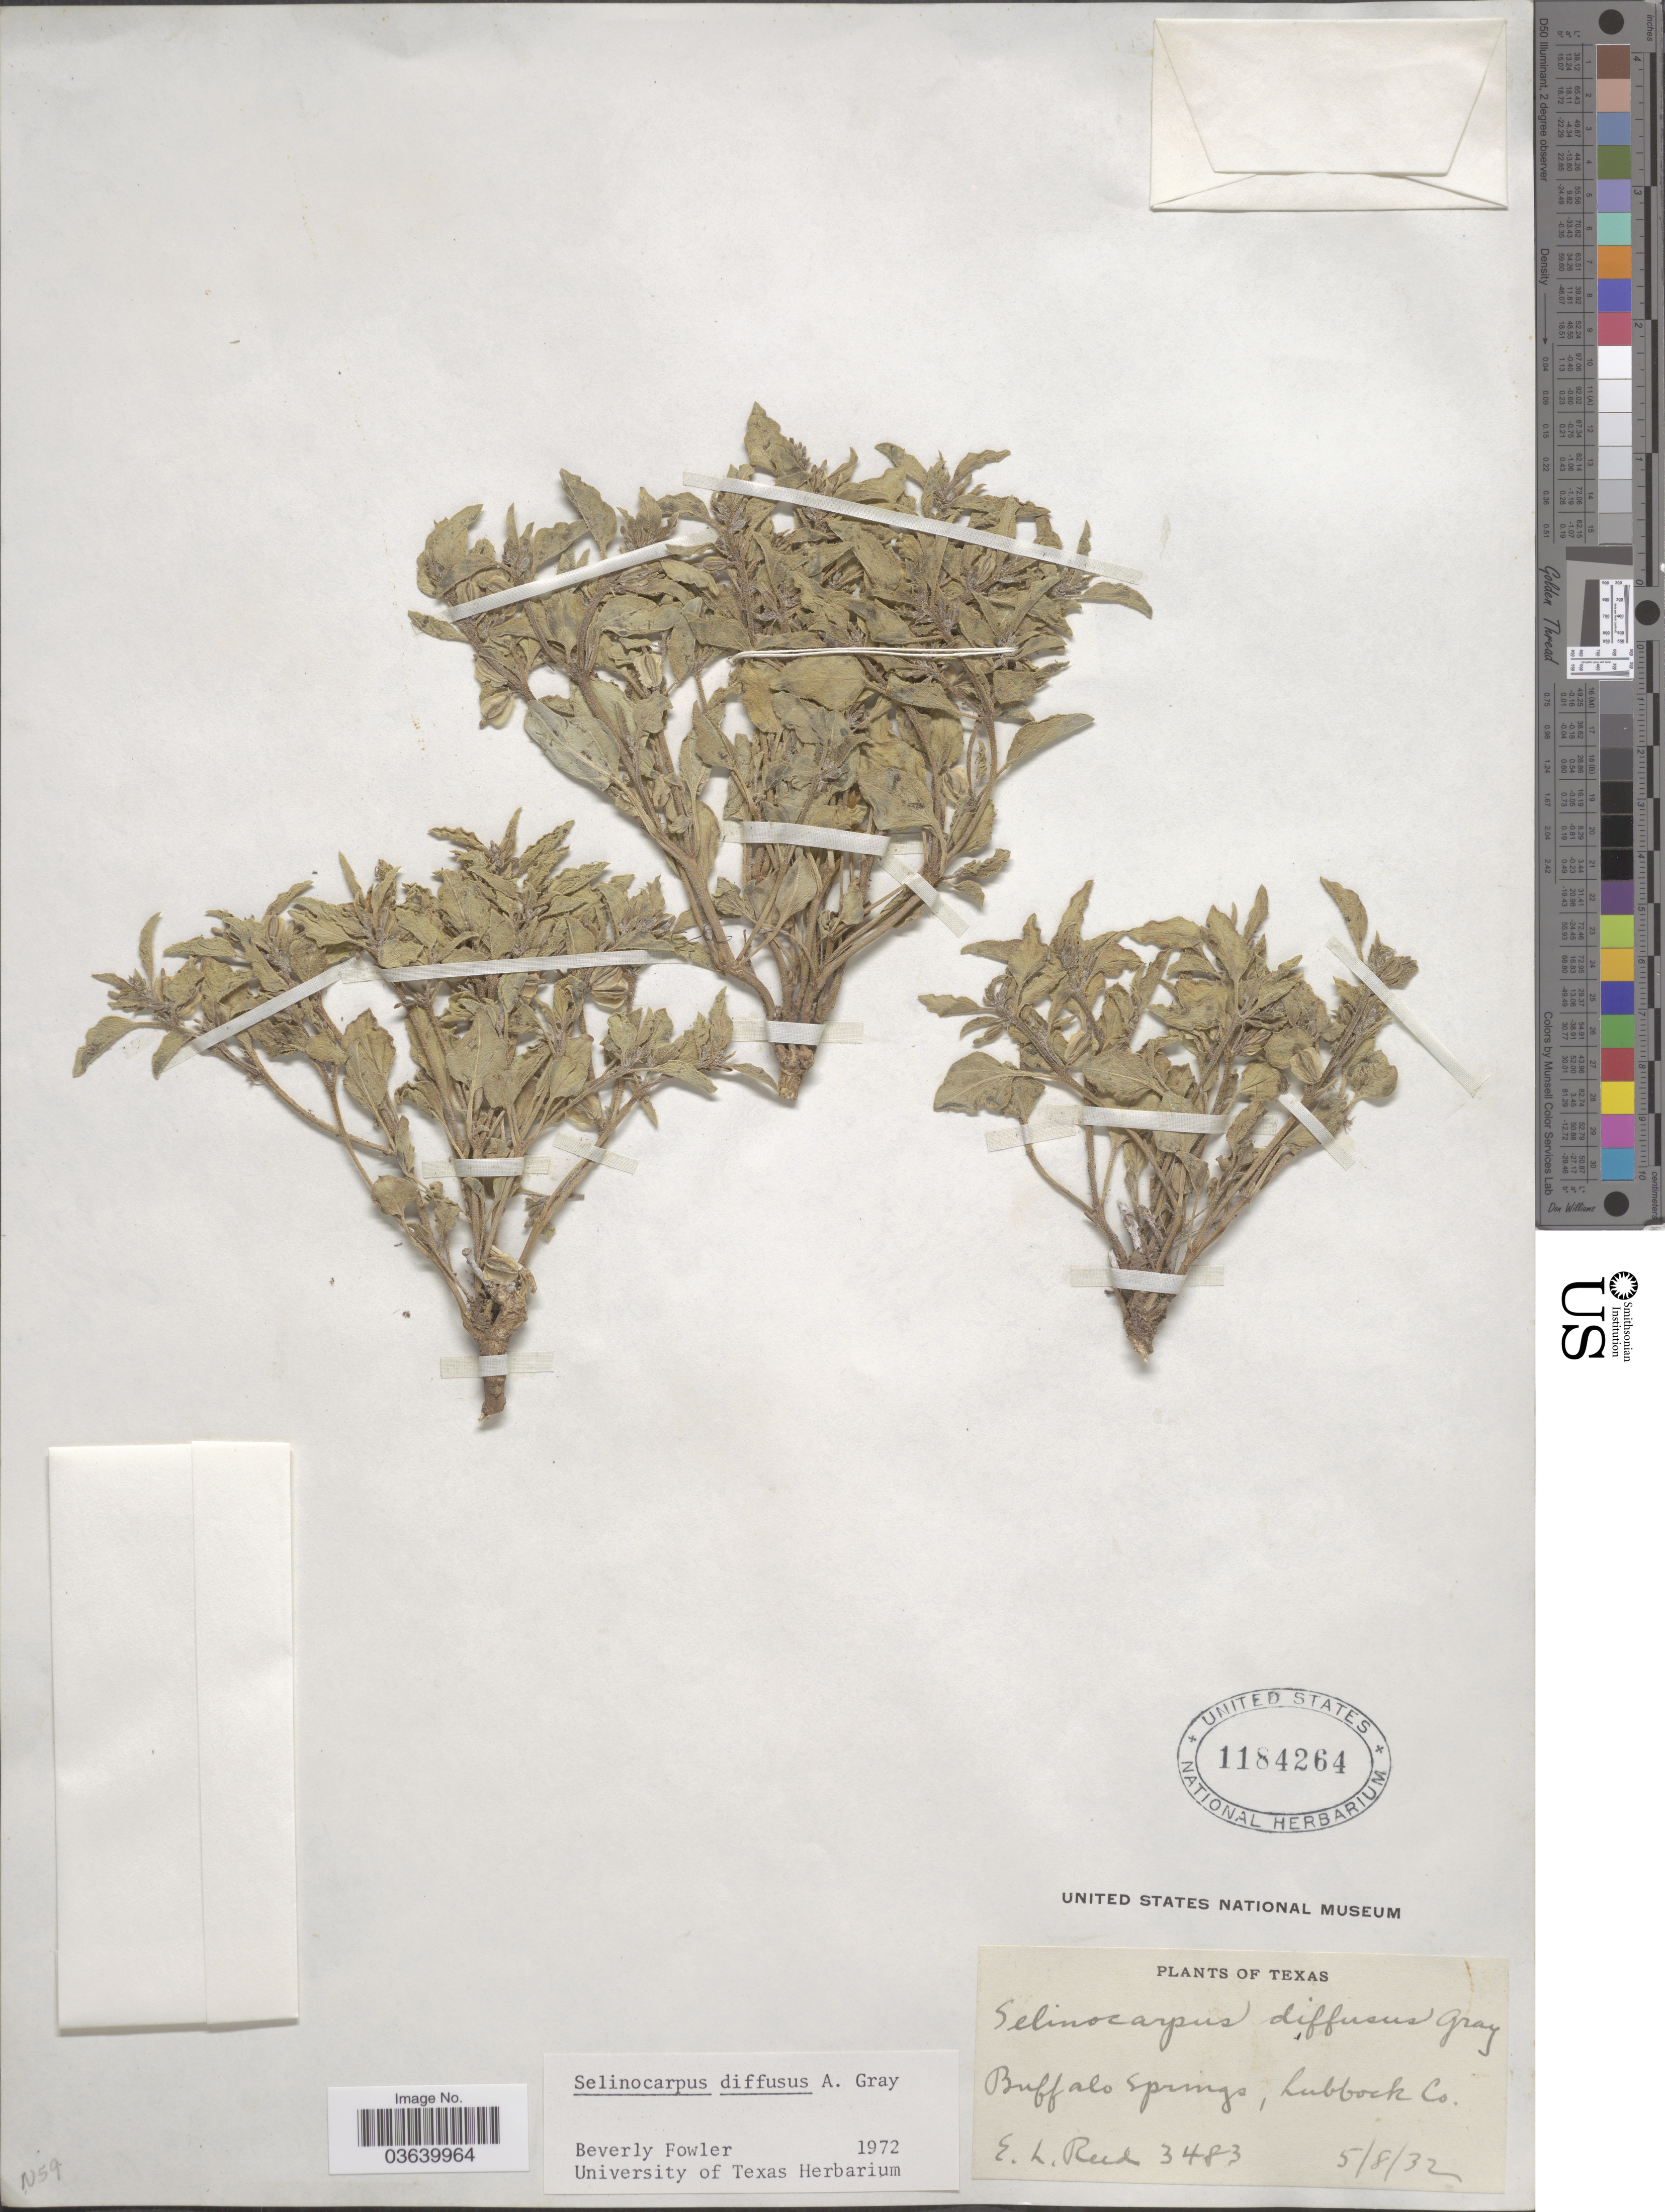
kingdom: Plantae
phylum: Tracheophyta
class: Magnoliopsida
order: Caryophyllales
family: Nyctaginaceae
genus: Acleisanthes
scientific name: Acleisanthes diffusa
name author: (A. Gray) R.A. Levin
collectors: E. Reed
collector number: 3483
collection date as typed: Transcribed d/m/y: 8/5/32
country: United States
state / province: Texas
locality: Buffalo Springs, Lubbock Co.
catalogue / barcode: US 1184264